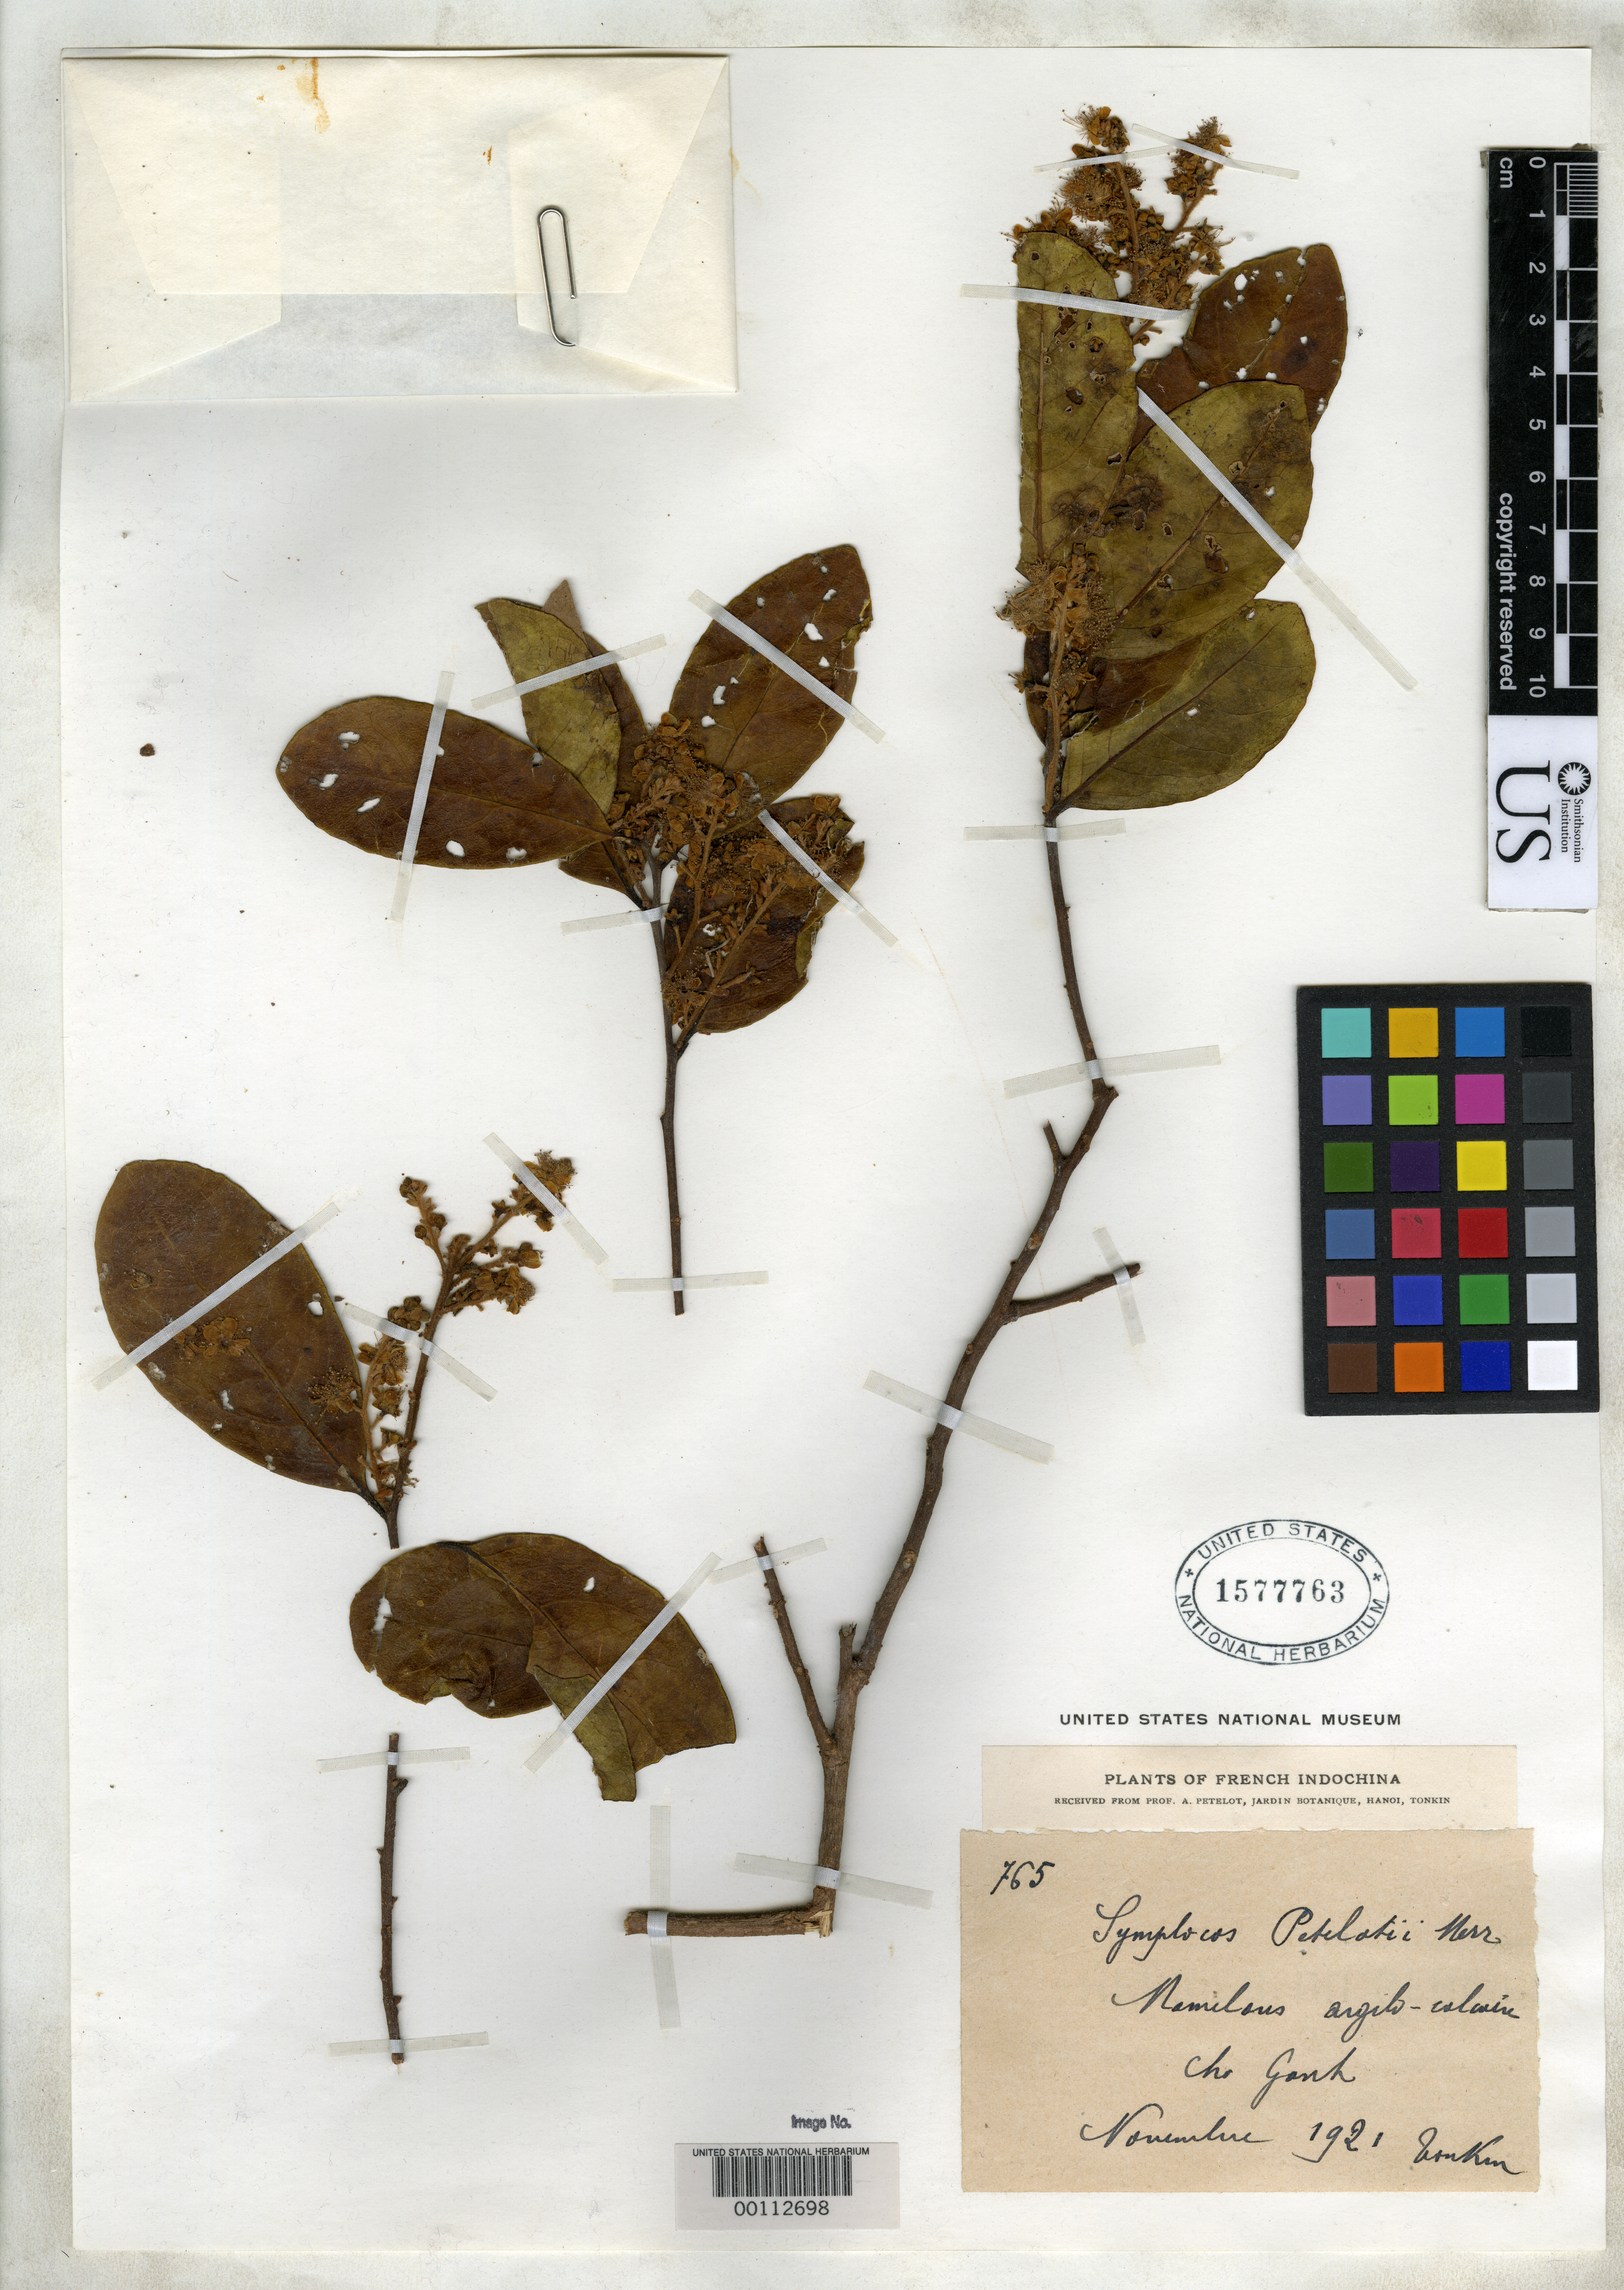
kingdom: Plantae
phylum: Tracheophyta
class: Magnoliopsida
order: Ericales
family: Symplocaceae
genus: Symplocos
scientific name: Symplocos petelotii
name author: Merr.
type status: Isotype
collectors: P. A. Pételot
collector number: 765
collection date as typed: Nov 1921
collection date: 1921-11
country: Vietnam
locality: Cho Ganh. [country as Indochina]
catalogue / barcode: US 1577763